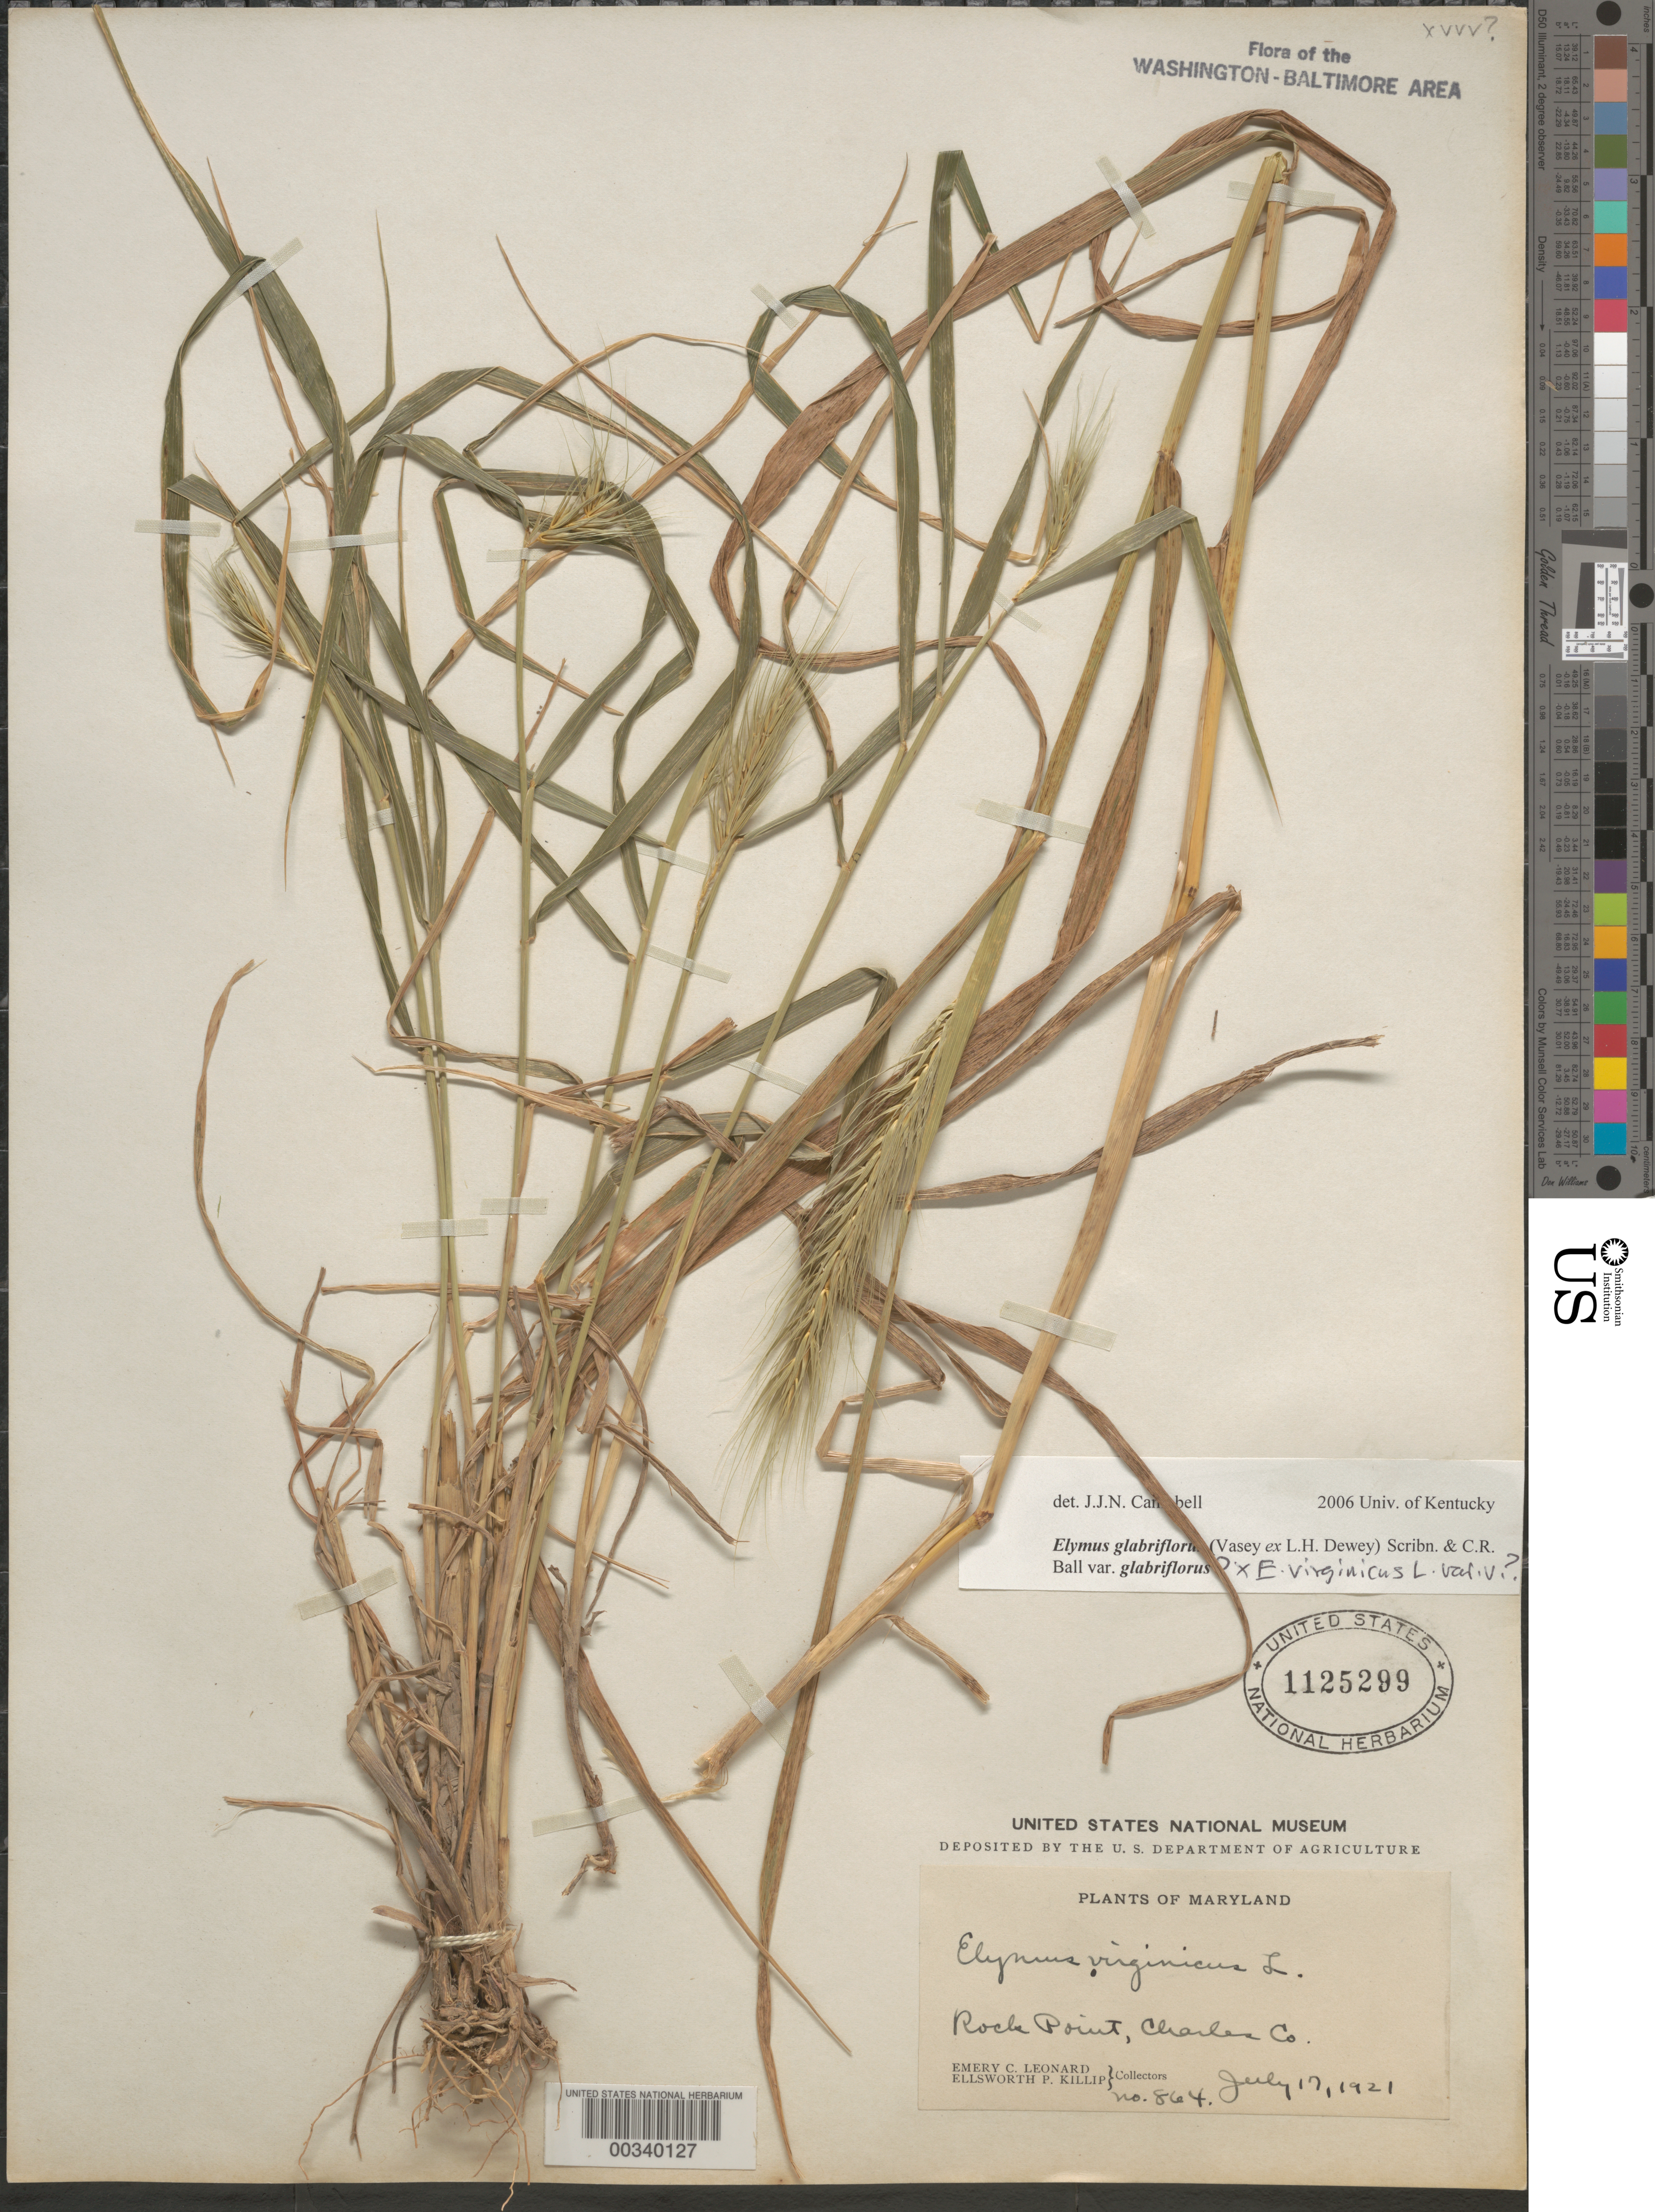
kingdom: Plantae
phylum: Tracheophyta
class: Liliopsida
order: Poales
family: Poaceae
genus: Elymus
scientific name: Elymus glabriflorus var. glabriflorus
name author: (Vasey ex L.H. Dewey) Scribn. & C.R. Ball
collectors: E. C. Leonard & E. P. Killip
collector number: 864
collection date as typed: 17 Jul 1921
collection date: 1921-07-17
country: United States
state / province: Maryland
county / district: Charles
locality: Rock Point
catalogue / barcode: US 1125299